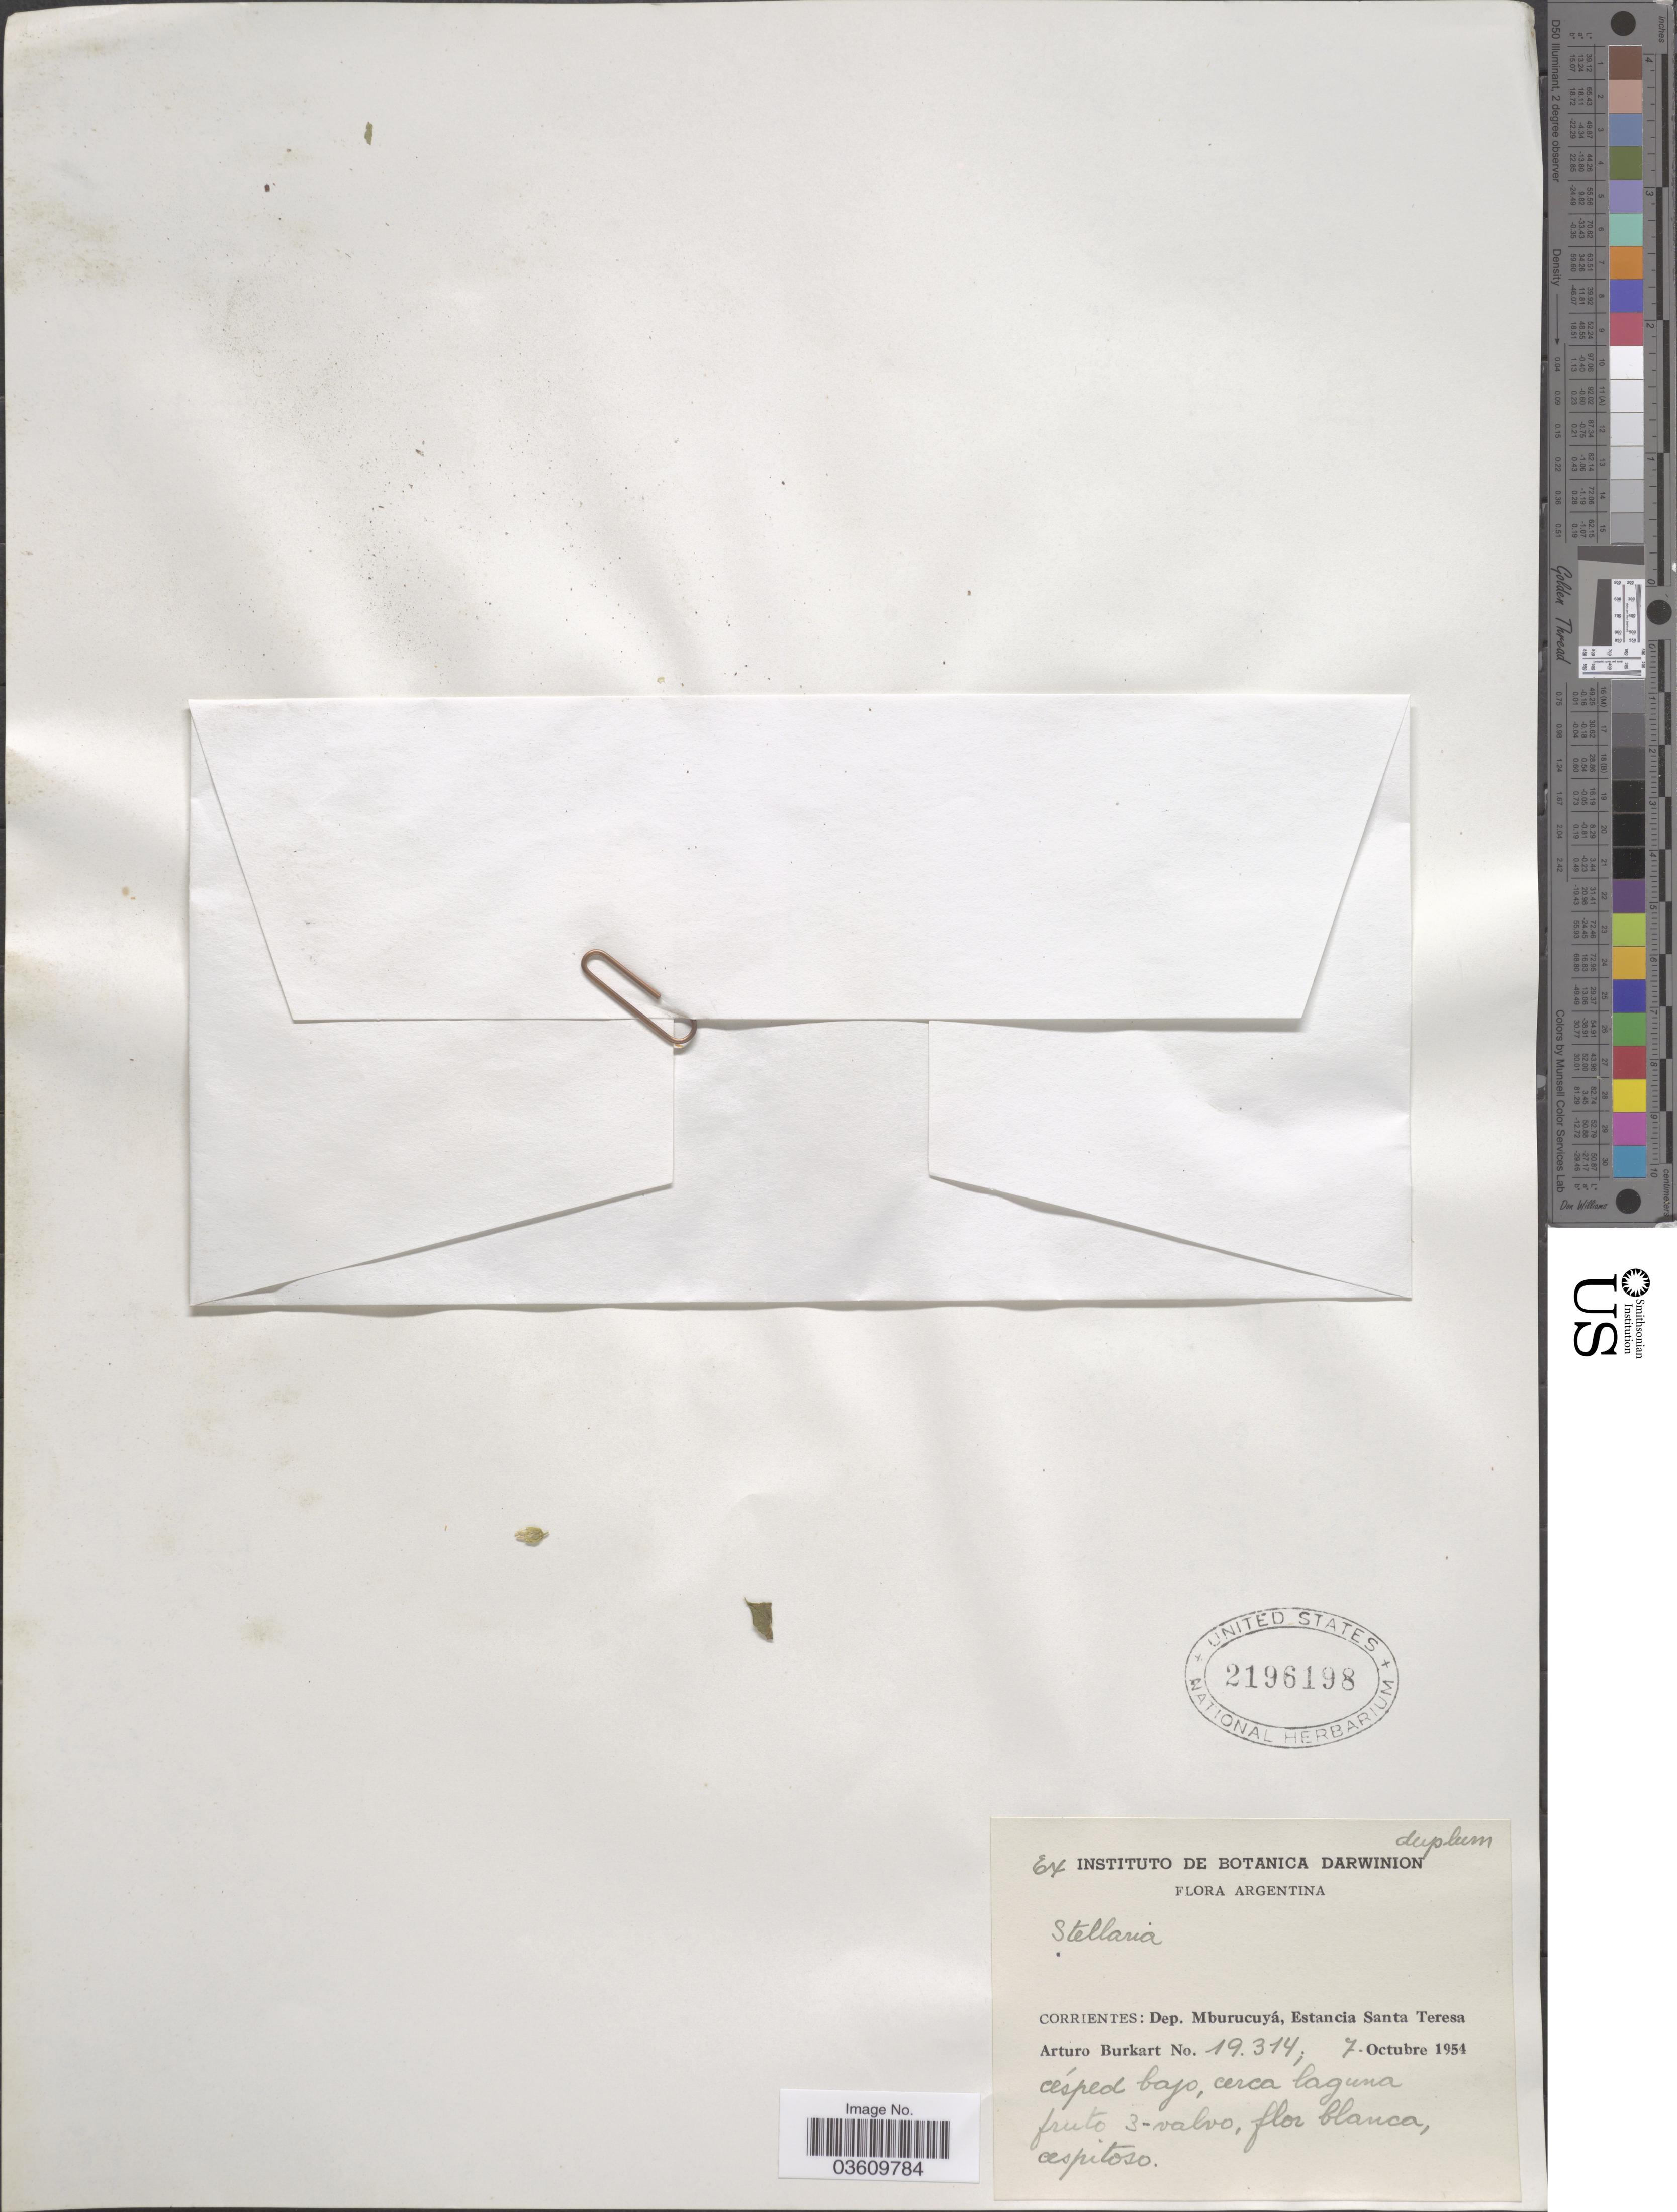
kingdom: Plantae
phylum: Tracheophyta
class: Magnoliopsida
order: Caryophyllales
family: Caryophyllaceae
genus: Stellaria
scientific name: Stellaria sp.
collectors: A. E. Burkart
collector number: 19314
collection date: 1954-10-07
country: Argentina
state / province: Corrientes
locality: Dep. Mburucuyá, Estancia Santa Teresa.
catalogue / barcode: US 2196198